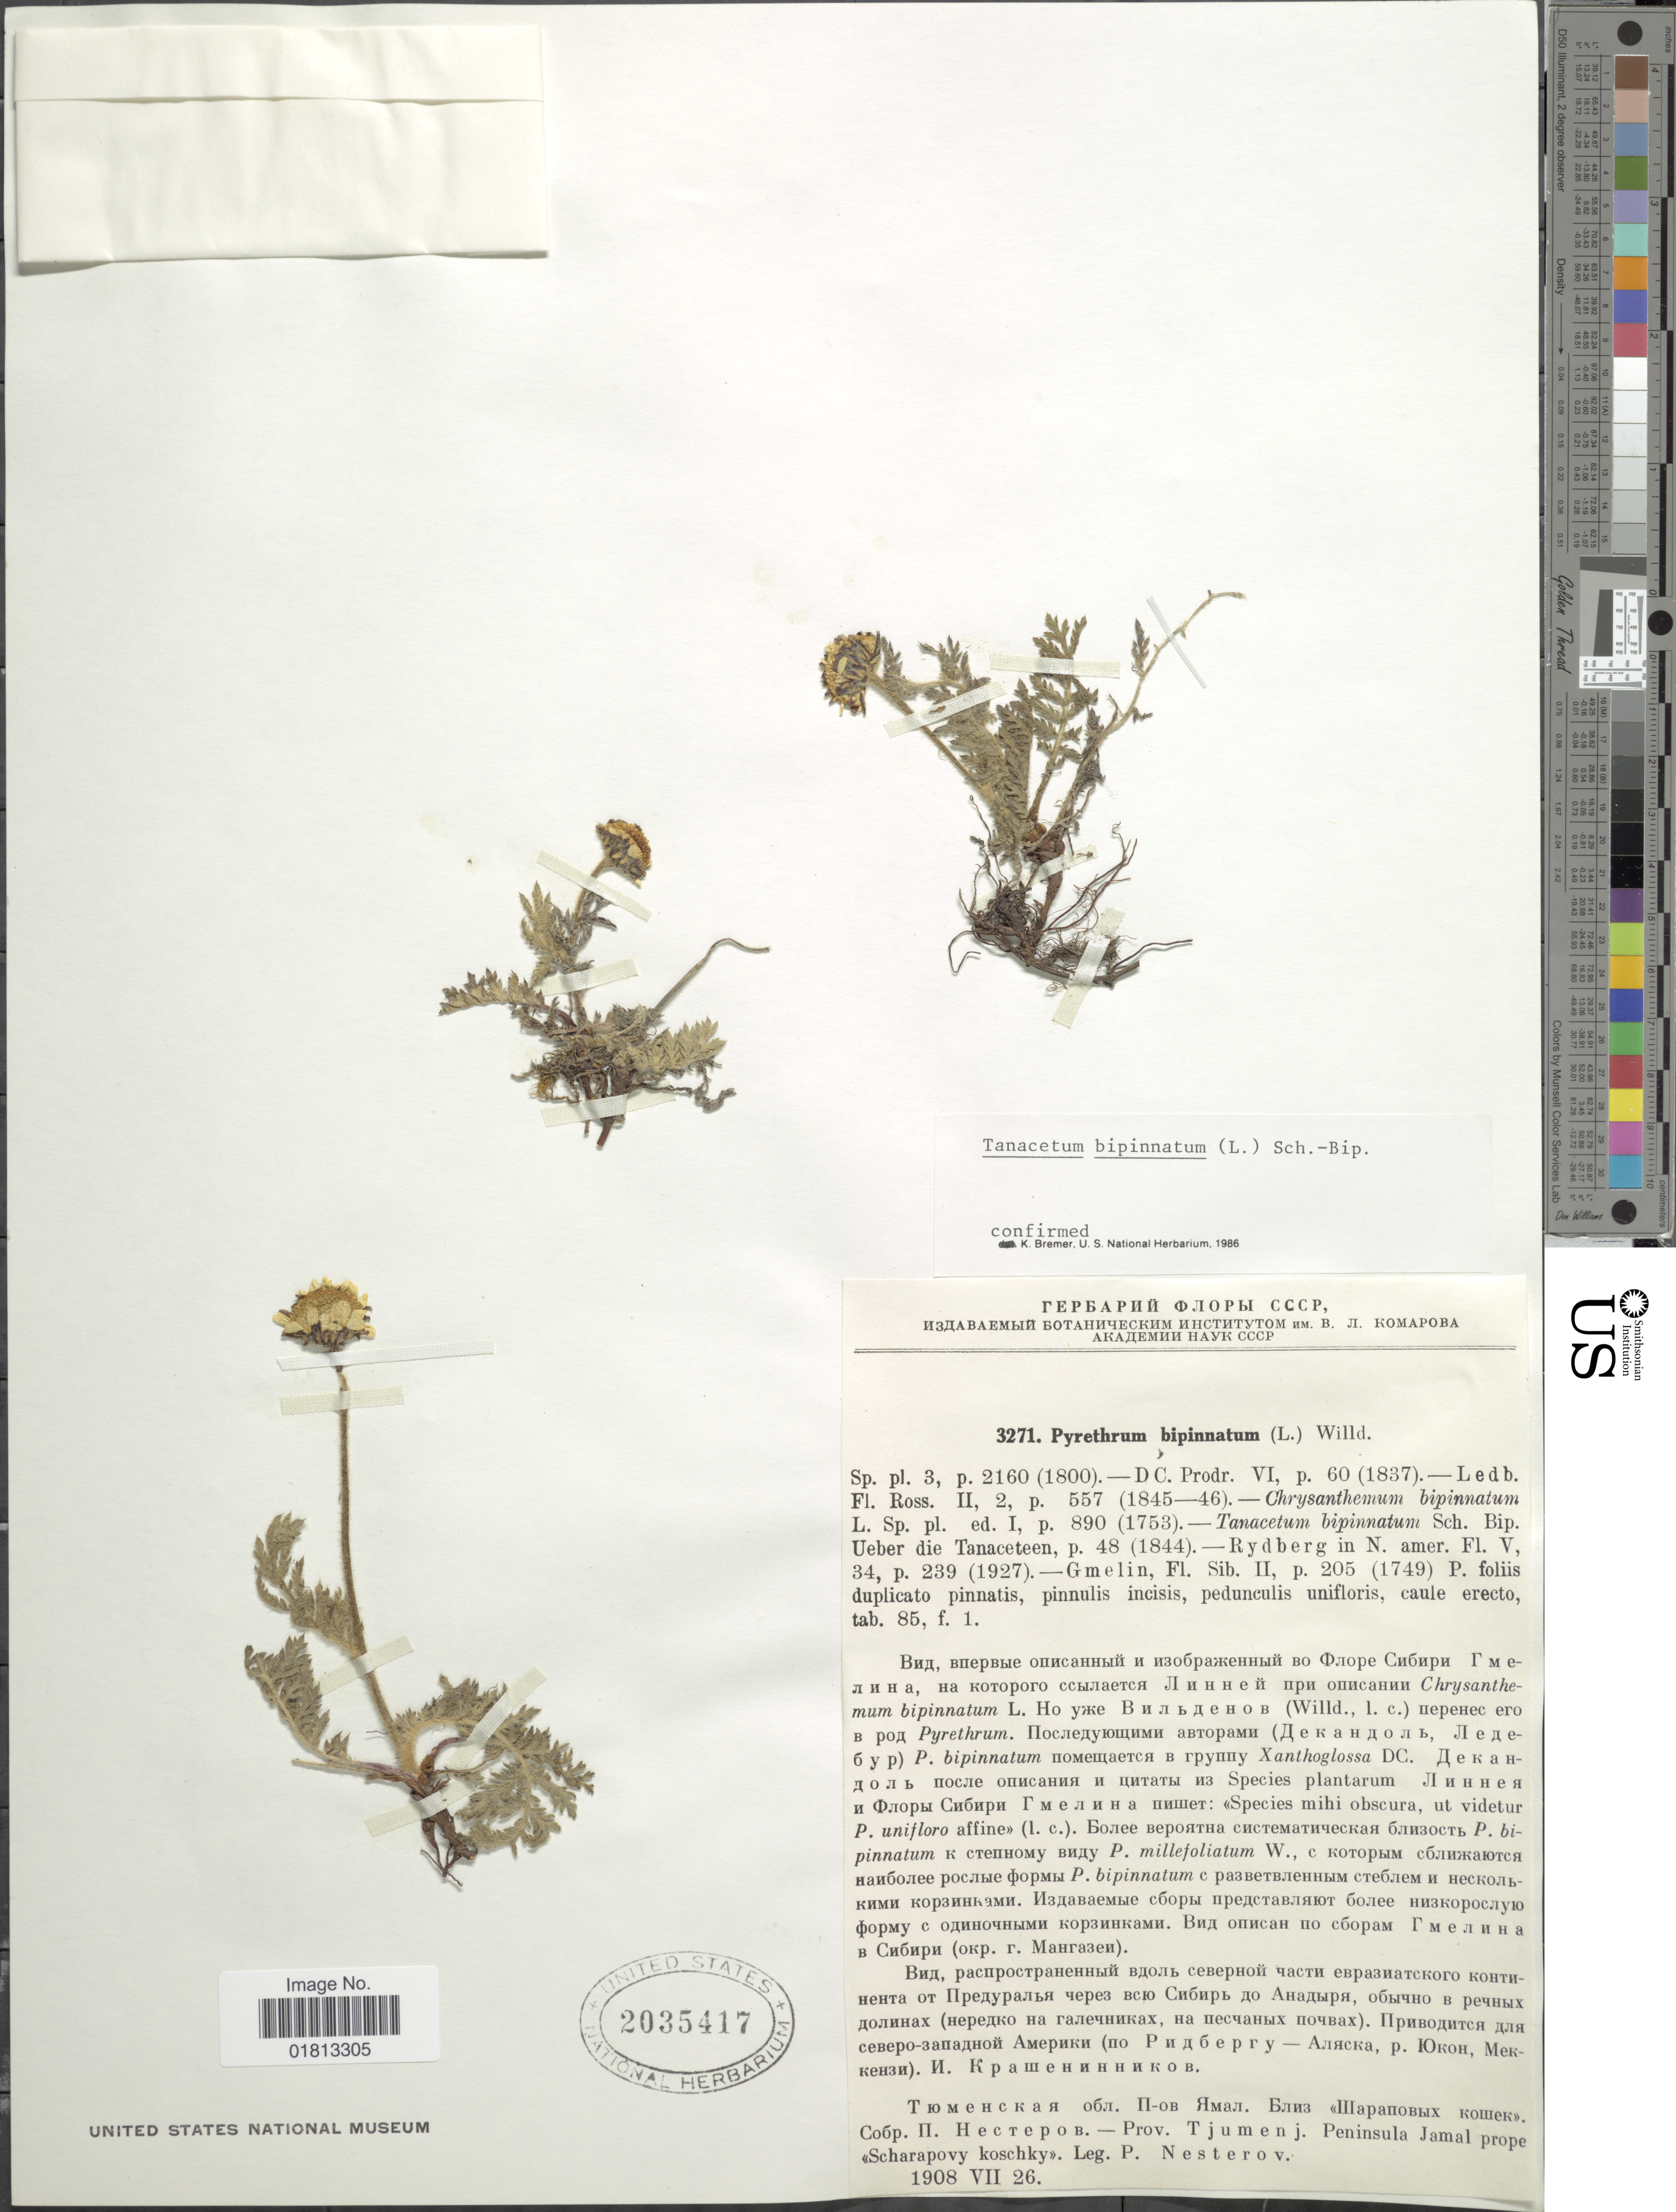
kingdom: Plantae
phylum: Tracheophyta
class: Magnoliopsida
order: Asterales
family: Asteraceae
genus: Tanacetum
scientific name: Tanacetum bipinnatum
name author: (L.) Sch. Bip.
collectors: P. Nesterov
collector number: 3271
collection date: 1908-07-26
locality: Prov. Tjumenj, Peninsula Jamal prope Scharapovy koschky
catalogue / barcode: US 2035417